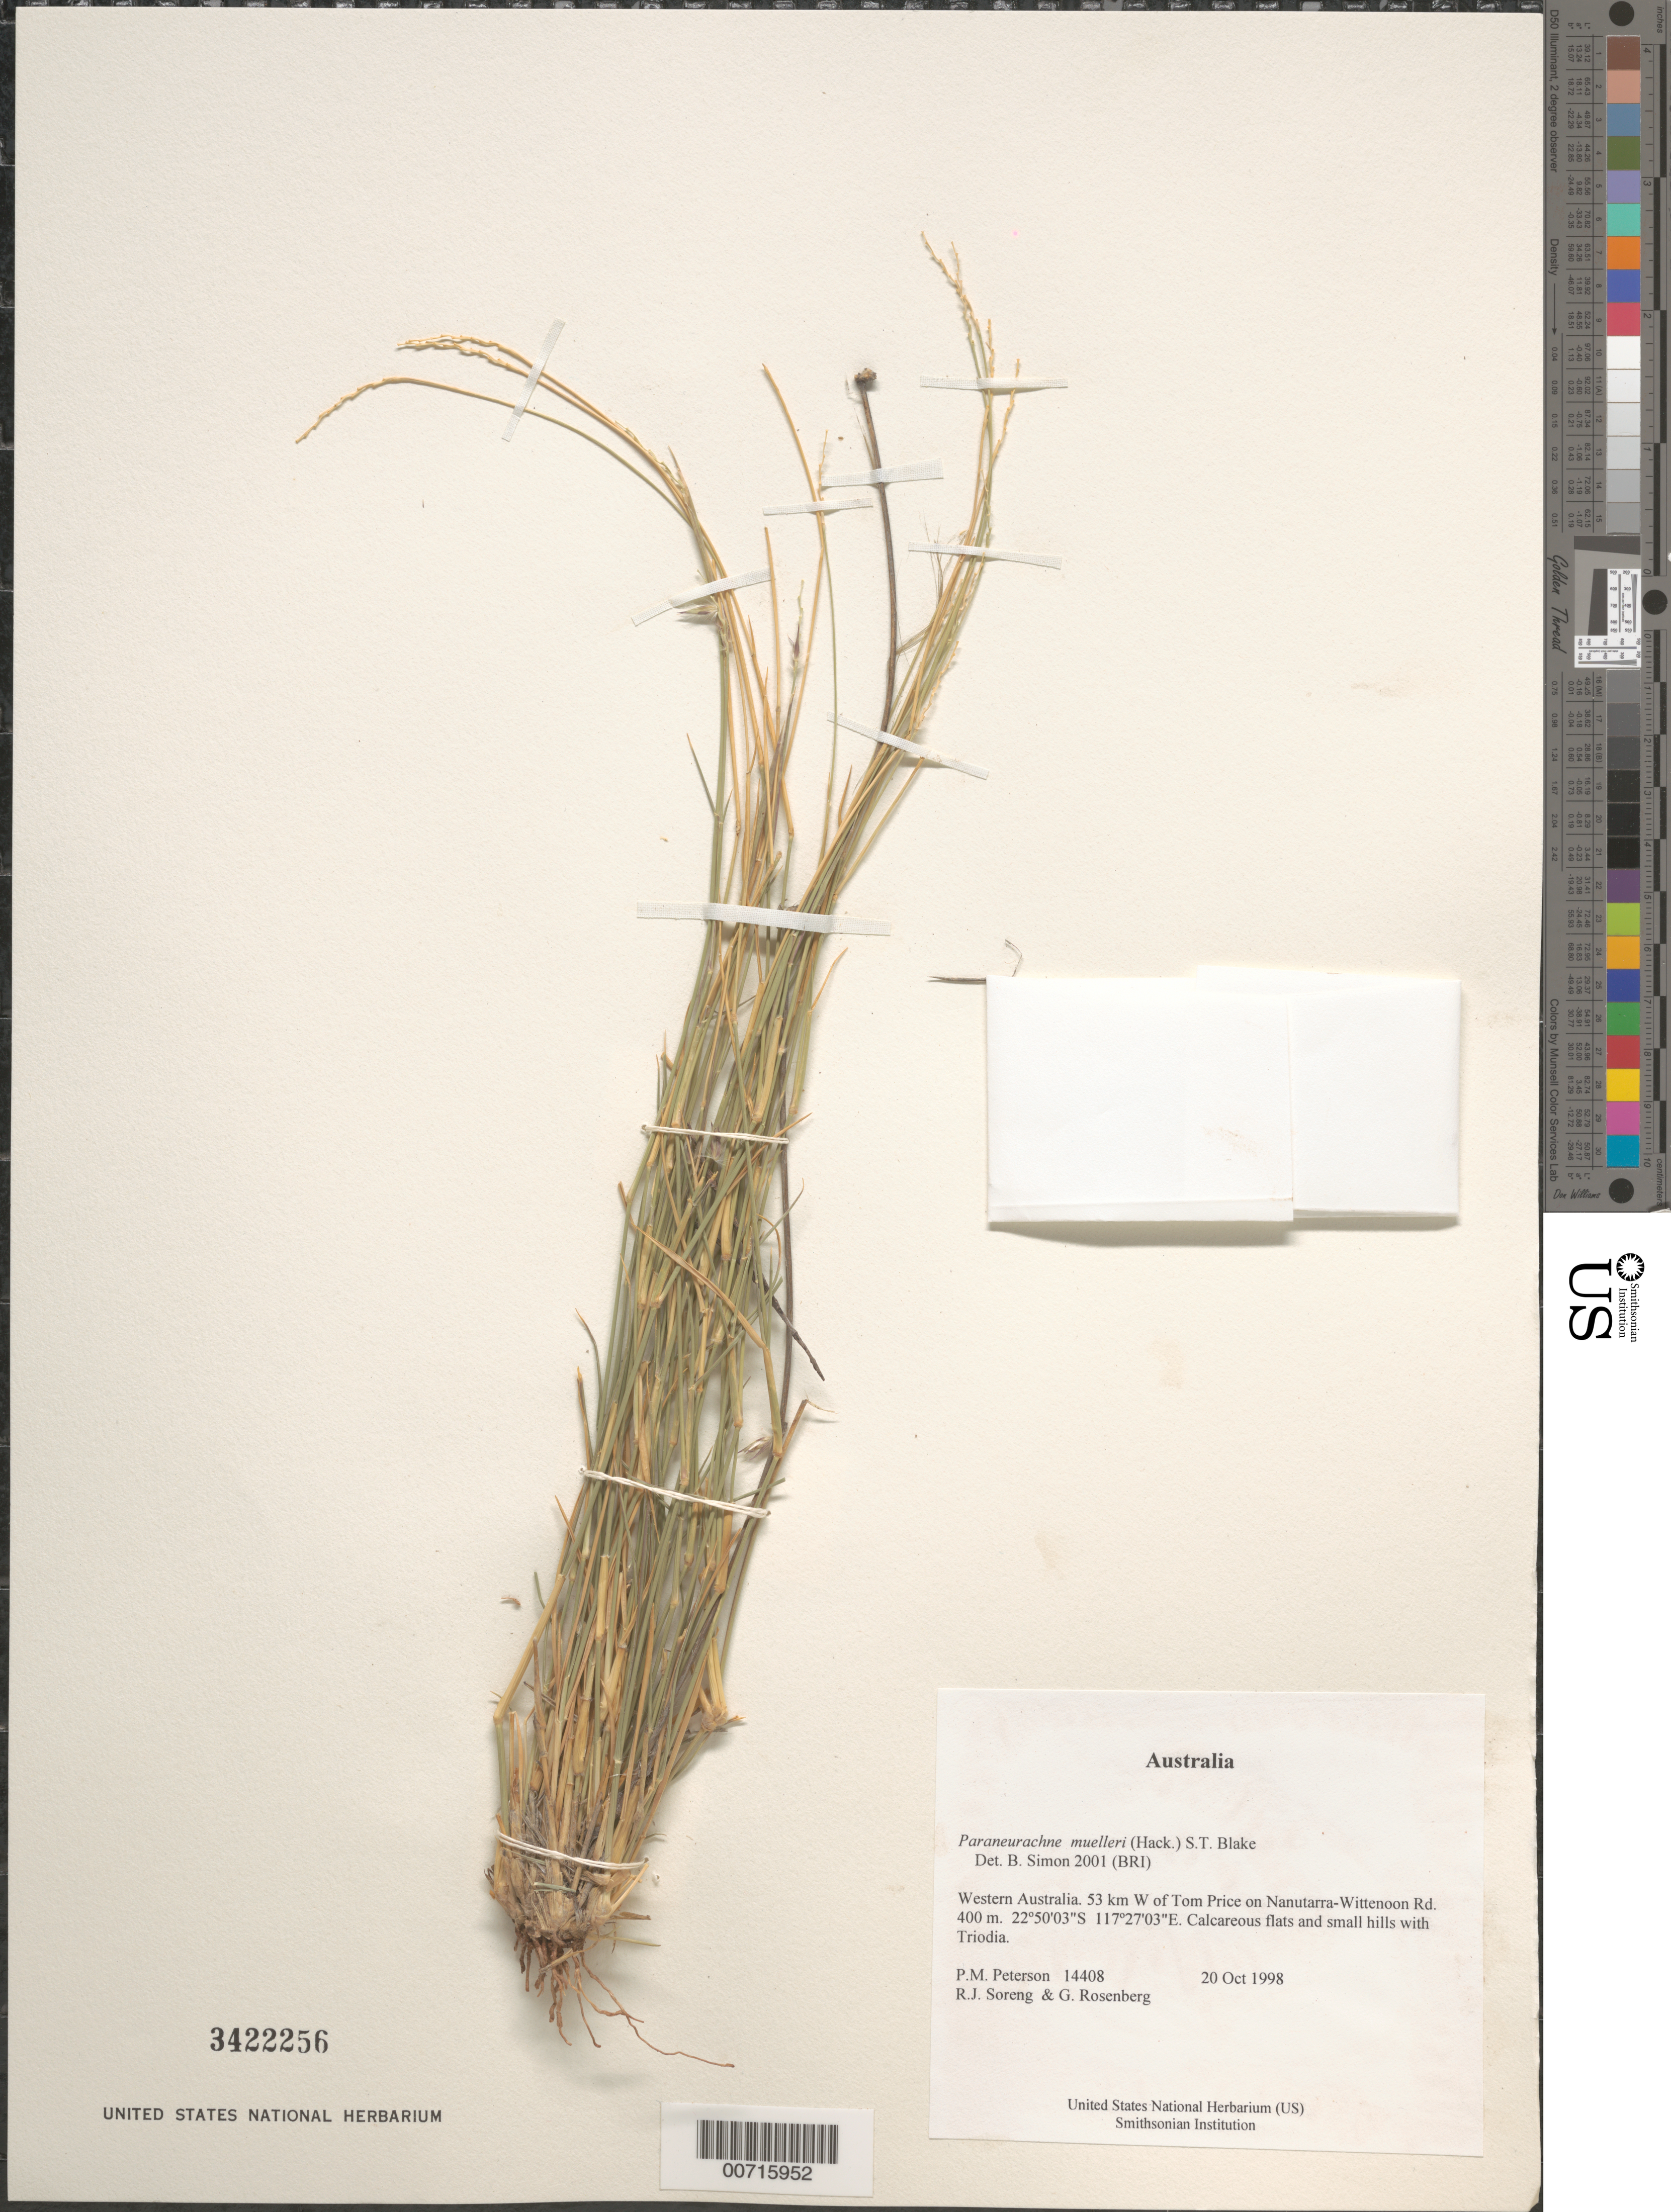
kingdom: Plantae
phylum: Tracheophyta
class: Liliopsida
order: Poales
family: Poaceae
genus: Paraneurachne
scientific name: Paraneurachne muelleri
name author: (Hack.) S.T. Blake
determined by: Simon, B.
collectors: P. M. Peterson, R. J. Soreng & G. Rosenberg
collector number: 14408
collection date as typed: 20 Oct 1998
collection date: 1998-10-20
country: Australia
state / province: Western Australia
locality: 53 km W of Tom Price on Nanutarra-Wittenoon Rd.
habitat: Calcareous flats and small hills with Triodia.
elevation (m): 400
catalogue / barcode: US 3422256